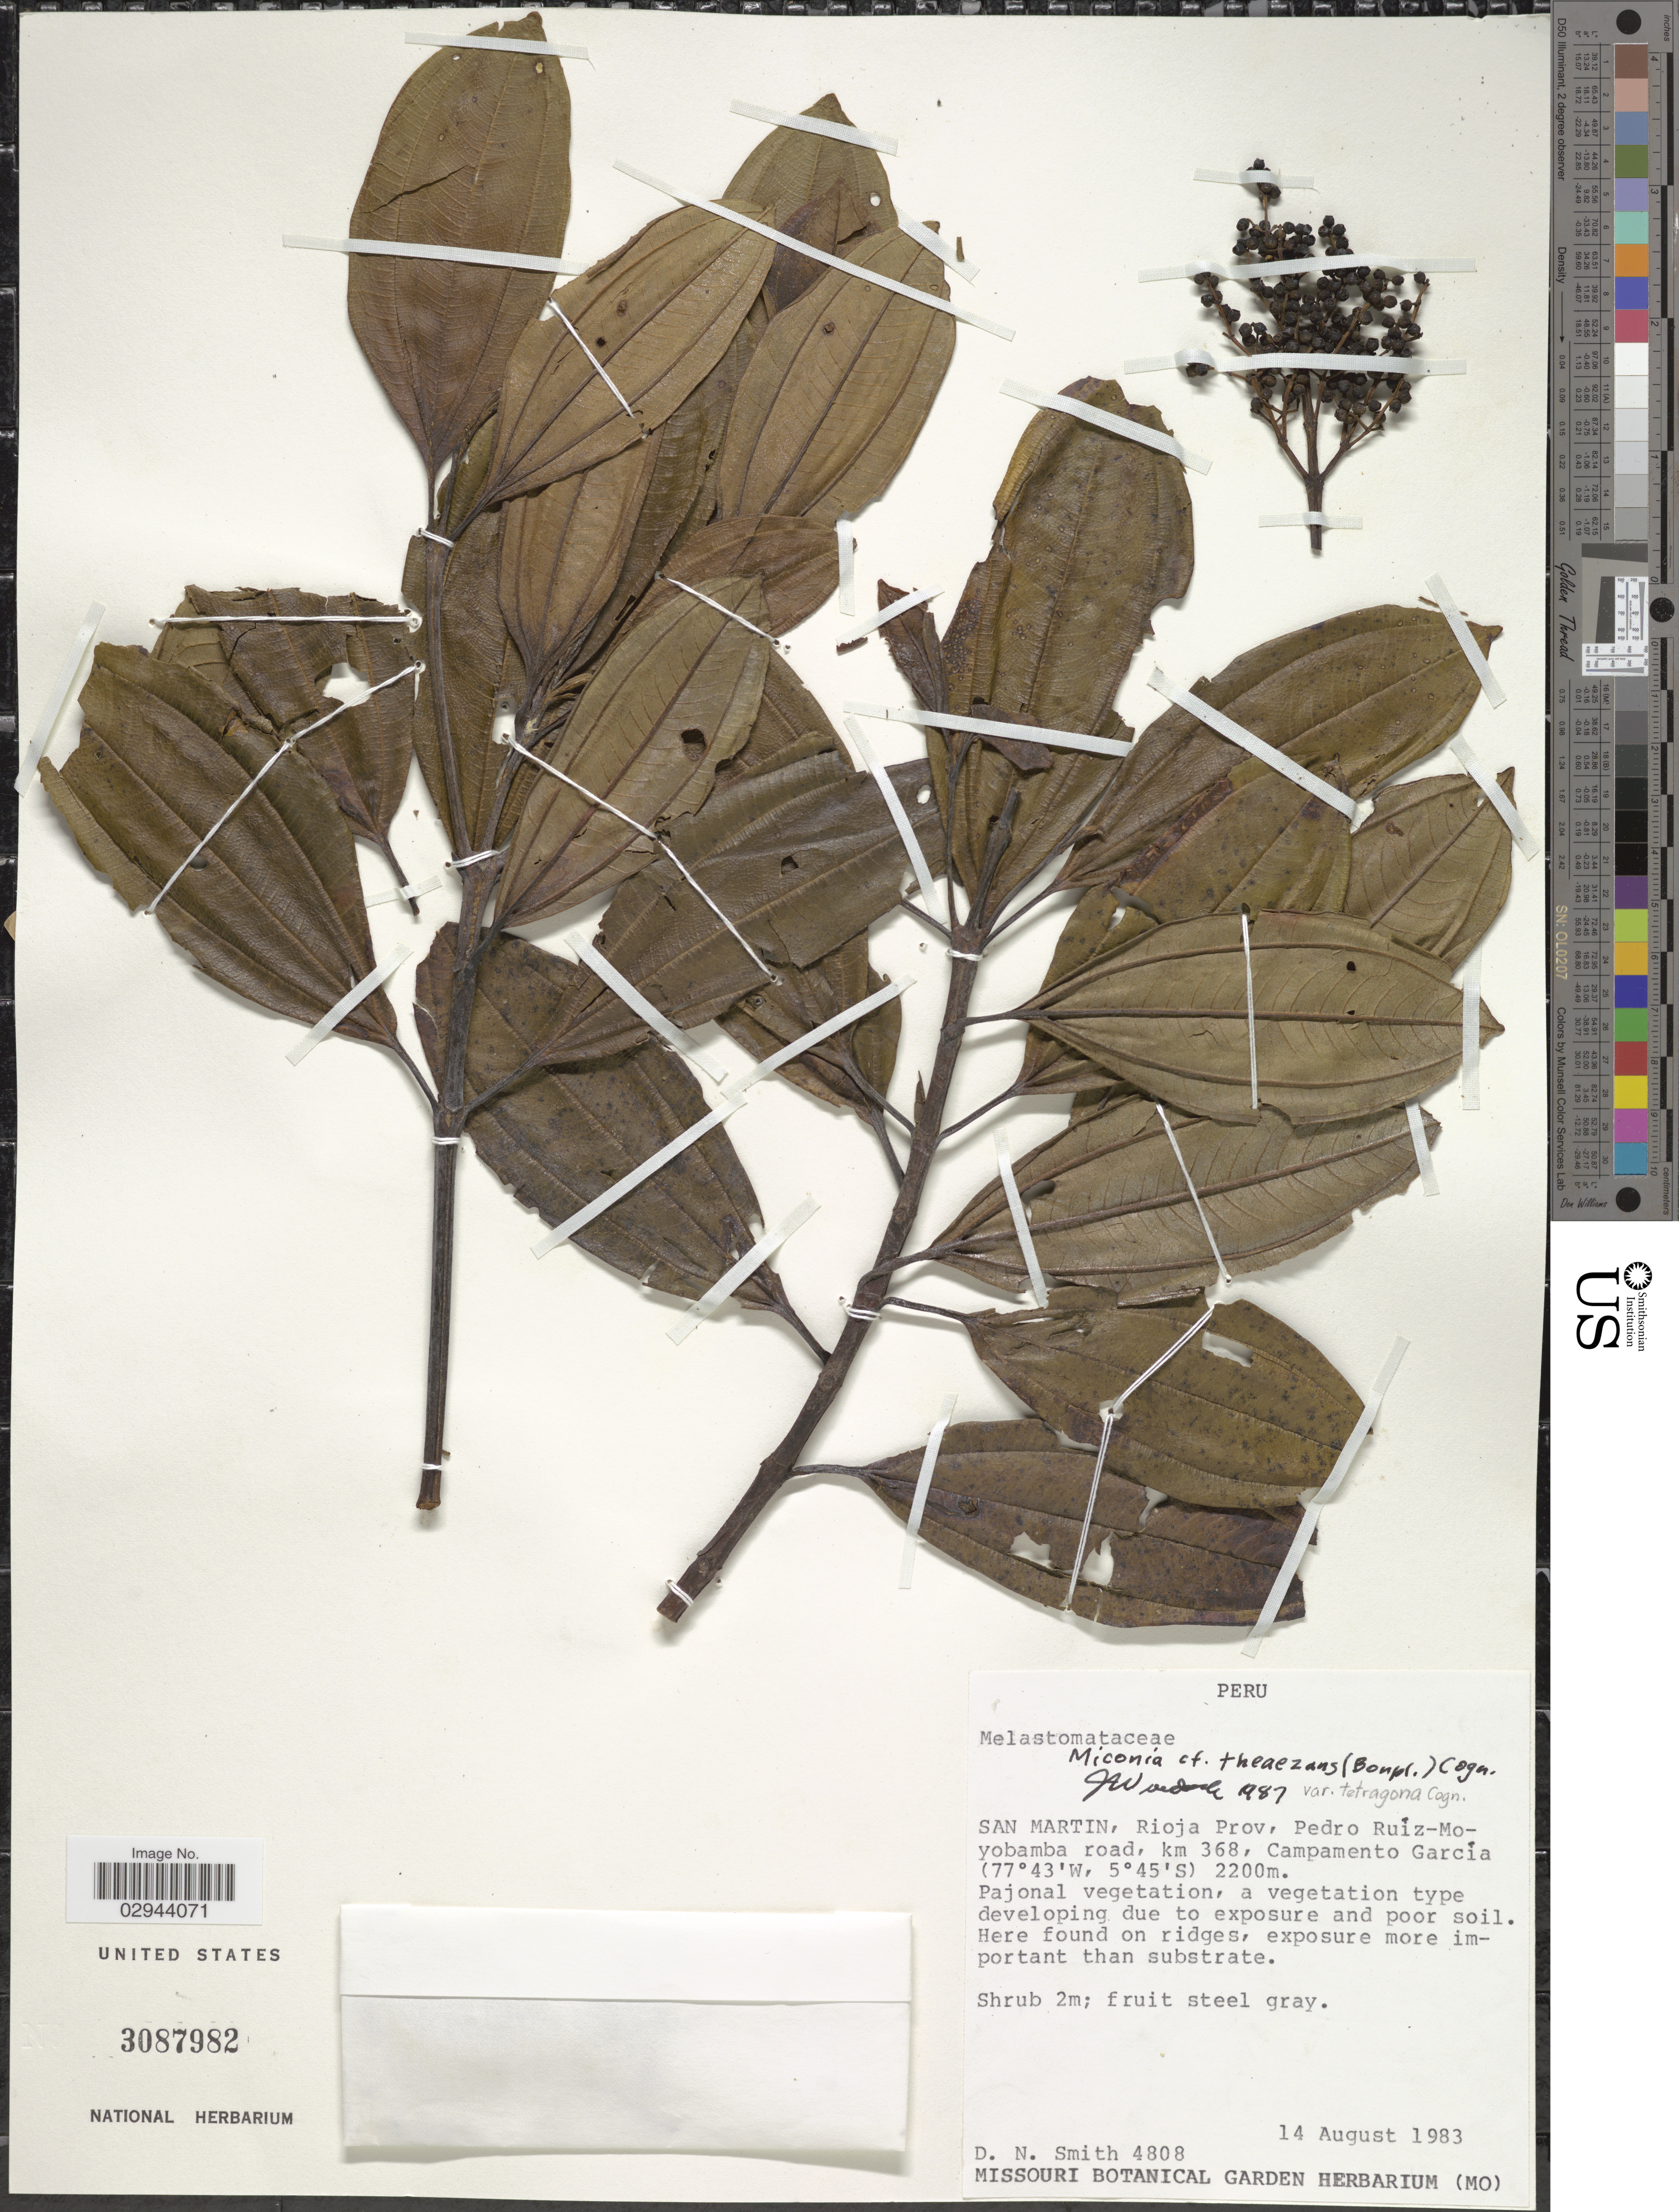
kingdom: Plantae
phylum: Tracheophyta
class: Magnoliopsida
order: Myrtales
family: Melastomataceae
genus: Miconia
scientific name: Miconia theizans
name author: (Bonpl.) Cogn.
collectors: D. Smith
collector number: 4808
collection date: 1983-08-14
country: Peru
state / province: San Martín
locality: Rioja Prov., Pedro Ruiz-Moyobamba road, km 368, Campamento García.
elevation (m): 2200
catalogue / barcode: US 3087982